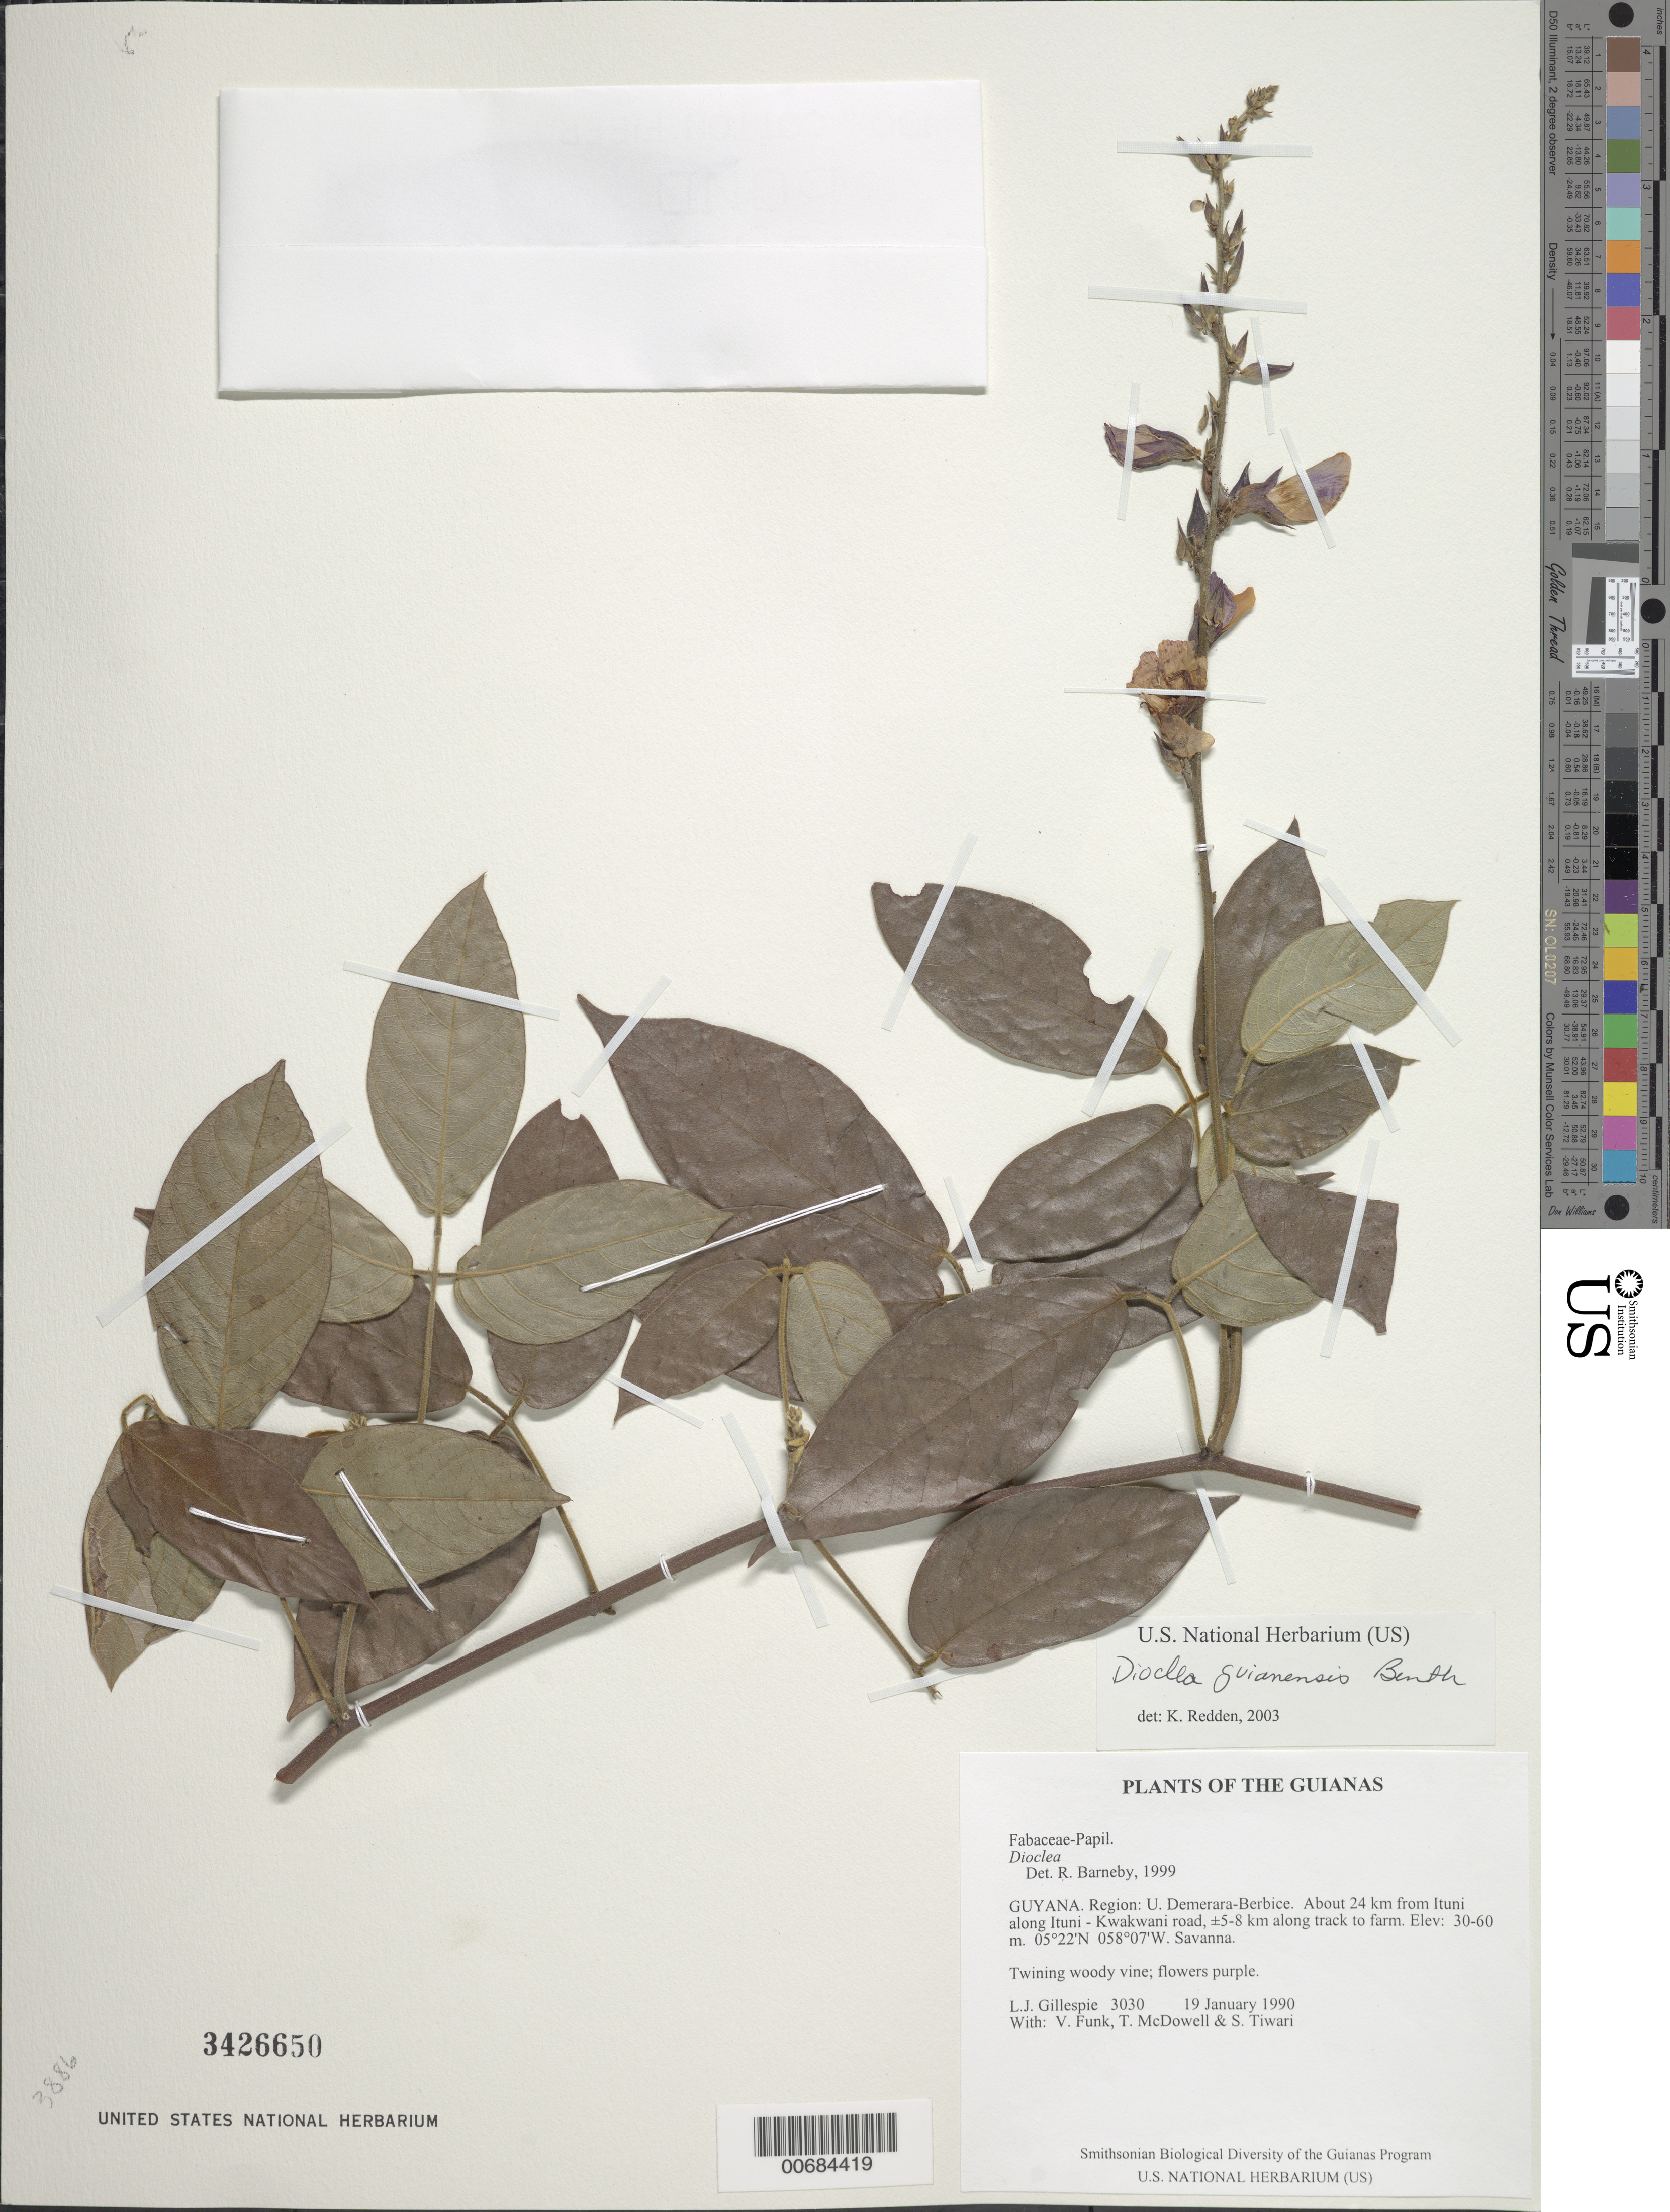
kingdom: Plantae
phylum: Tracheophyta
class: Magnoliopsida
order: Fabales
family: Fabaceae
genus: Dioclea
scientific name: Dioclea guianensis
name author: Benth.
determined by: Redden, K. M.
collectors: L. J. Gillespie, V. Funk, T. McDowell & S. Tiwari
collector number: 3030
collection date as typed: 19 January 1990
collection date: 1990-01-19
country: Guyana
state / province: U. Demerara-Berbice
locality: About 24 km from Ituni along Ituni - Kwakwani road, ±5-8 km along track to farm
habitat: Savanna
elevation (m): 30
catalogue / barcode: US 3426650